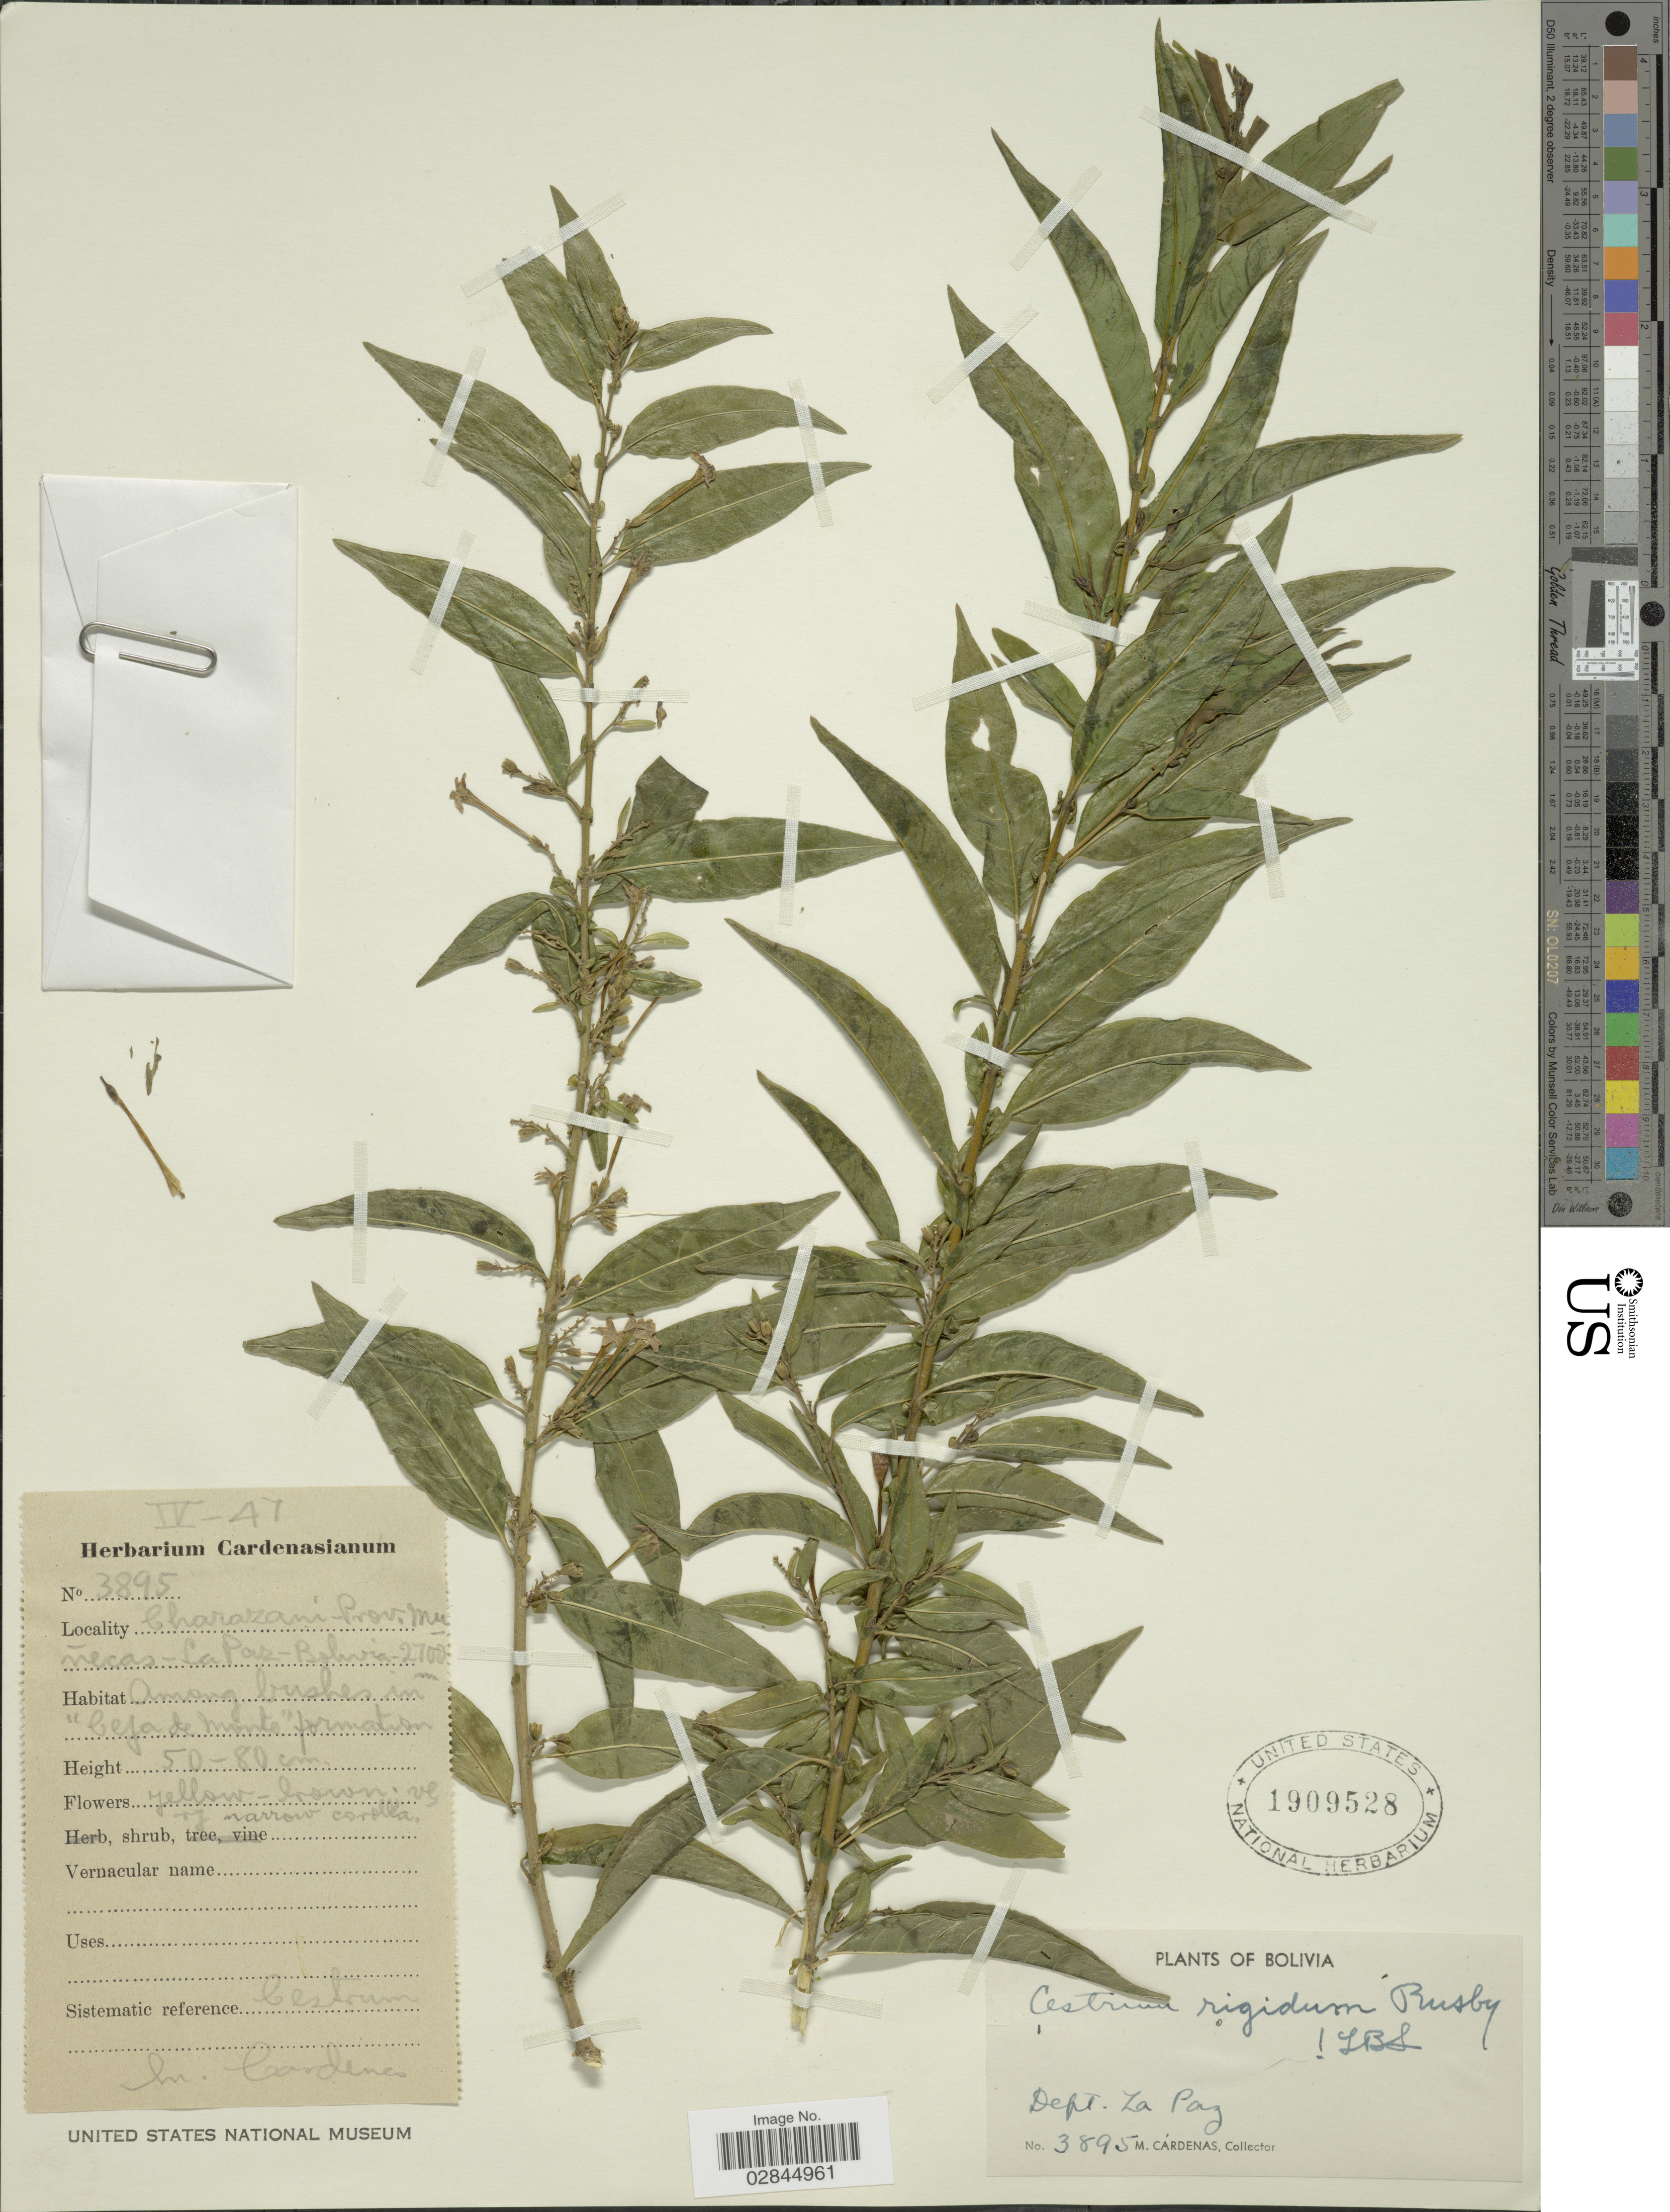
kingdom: Plantae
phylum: Tracheophyta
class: Magnoliopsida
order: Solanales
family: Solanaceae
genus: Cestrum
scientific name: Cestrum rigidum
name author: Rusby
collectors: M. Cárdenas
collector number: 3895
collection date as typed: Transcribed d/m/y: /4/47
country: Bolivia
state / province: La Paz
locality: Charazani. Prov. Muñecas. Among bushes in "Ceja de monte" formation. Dept. La Paz.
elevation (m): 2700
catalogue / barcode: US 1909528